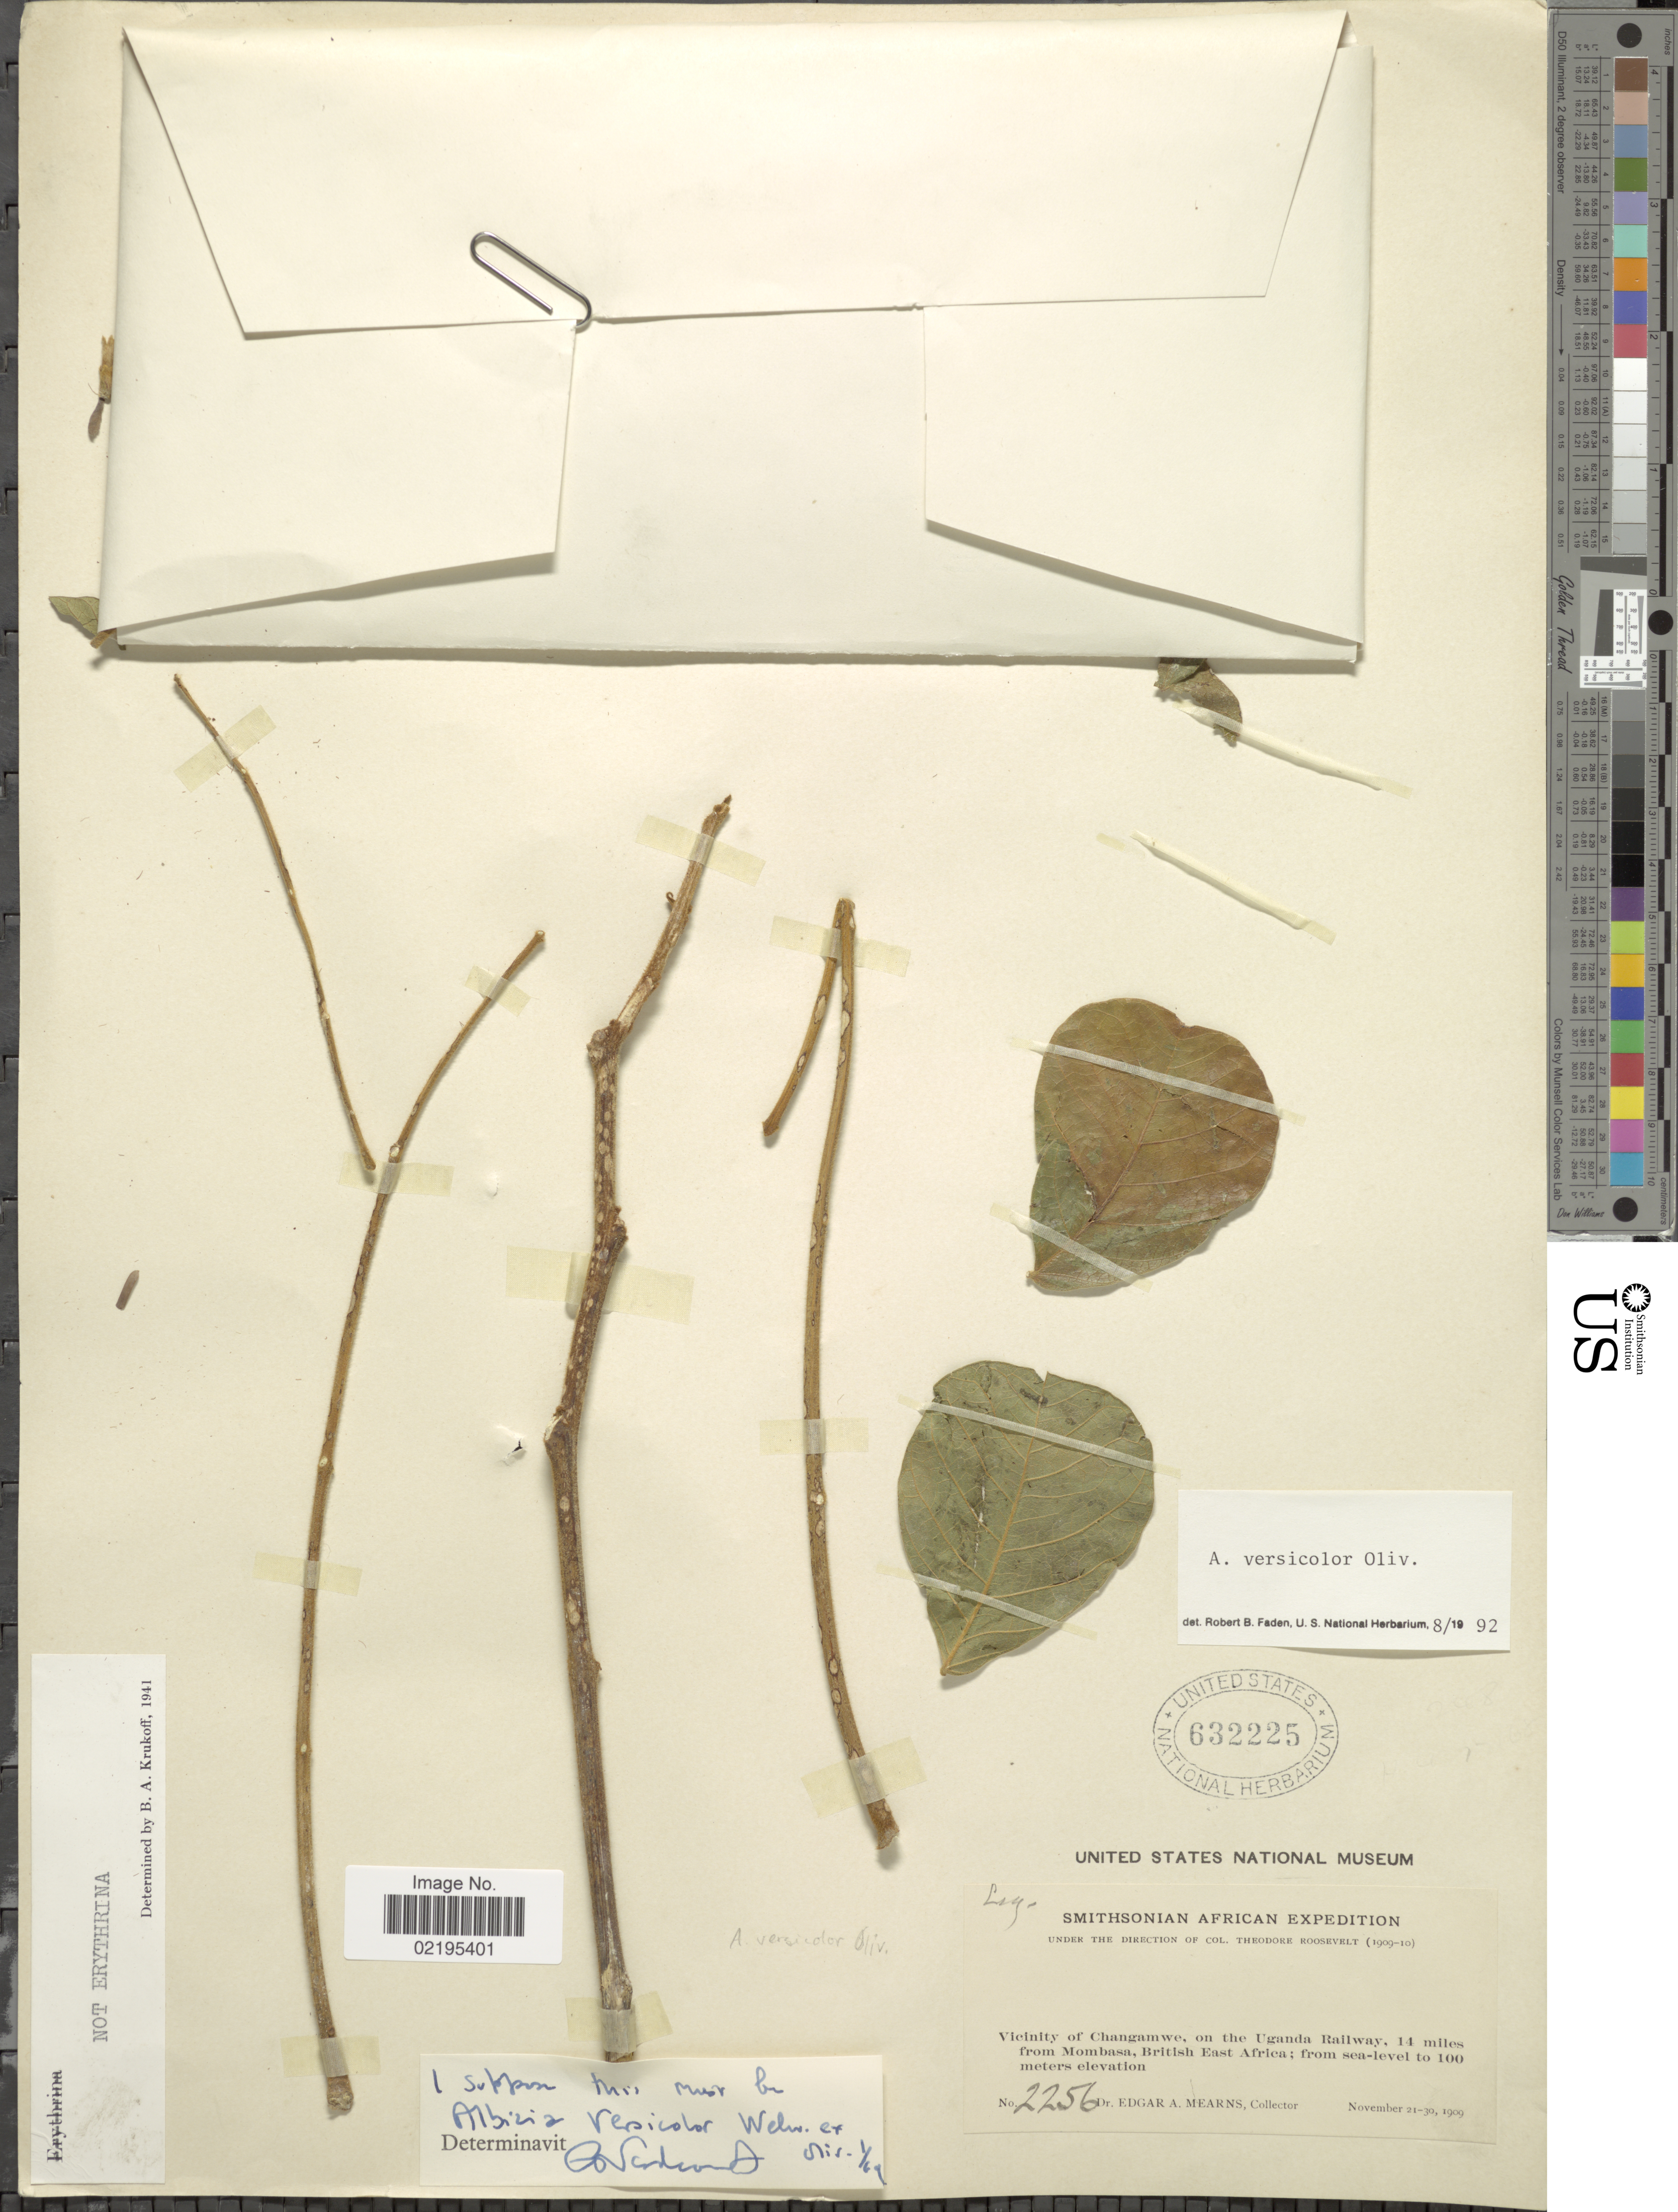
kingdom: Plantae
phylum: Tracheophyta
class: Magnoliopsida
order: Fabales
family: Fabaceae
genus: Albizia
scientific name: Albizia versicolor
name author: Welw. ex Oliv.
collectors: E. A. Mearns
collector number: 2256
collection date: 1909-11-21/1909-11-30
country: Kenya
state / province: Mombasa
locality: Vicinity of Changamwe, on the Uganda Railway, 14 miles from Mombosa, British East Africa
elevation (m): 100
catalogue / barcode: US 632225